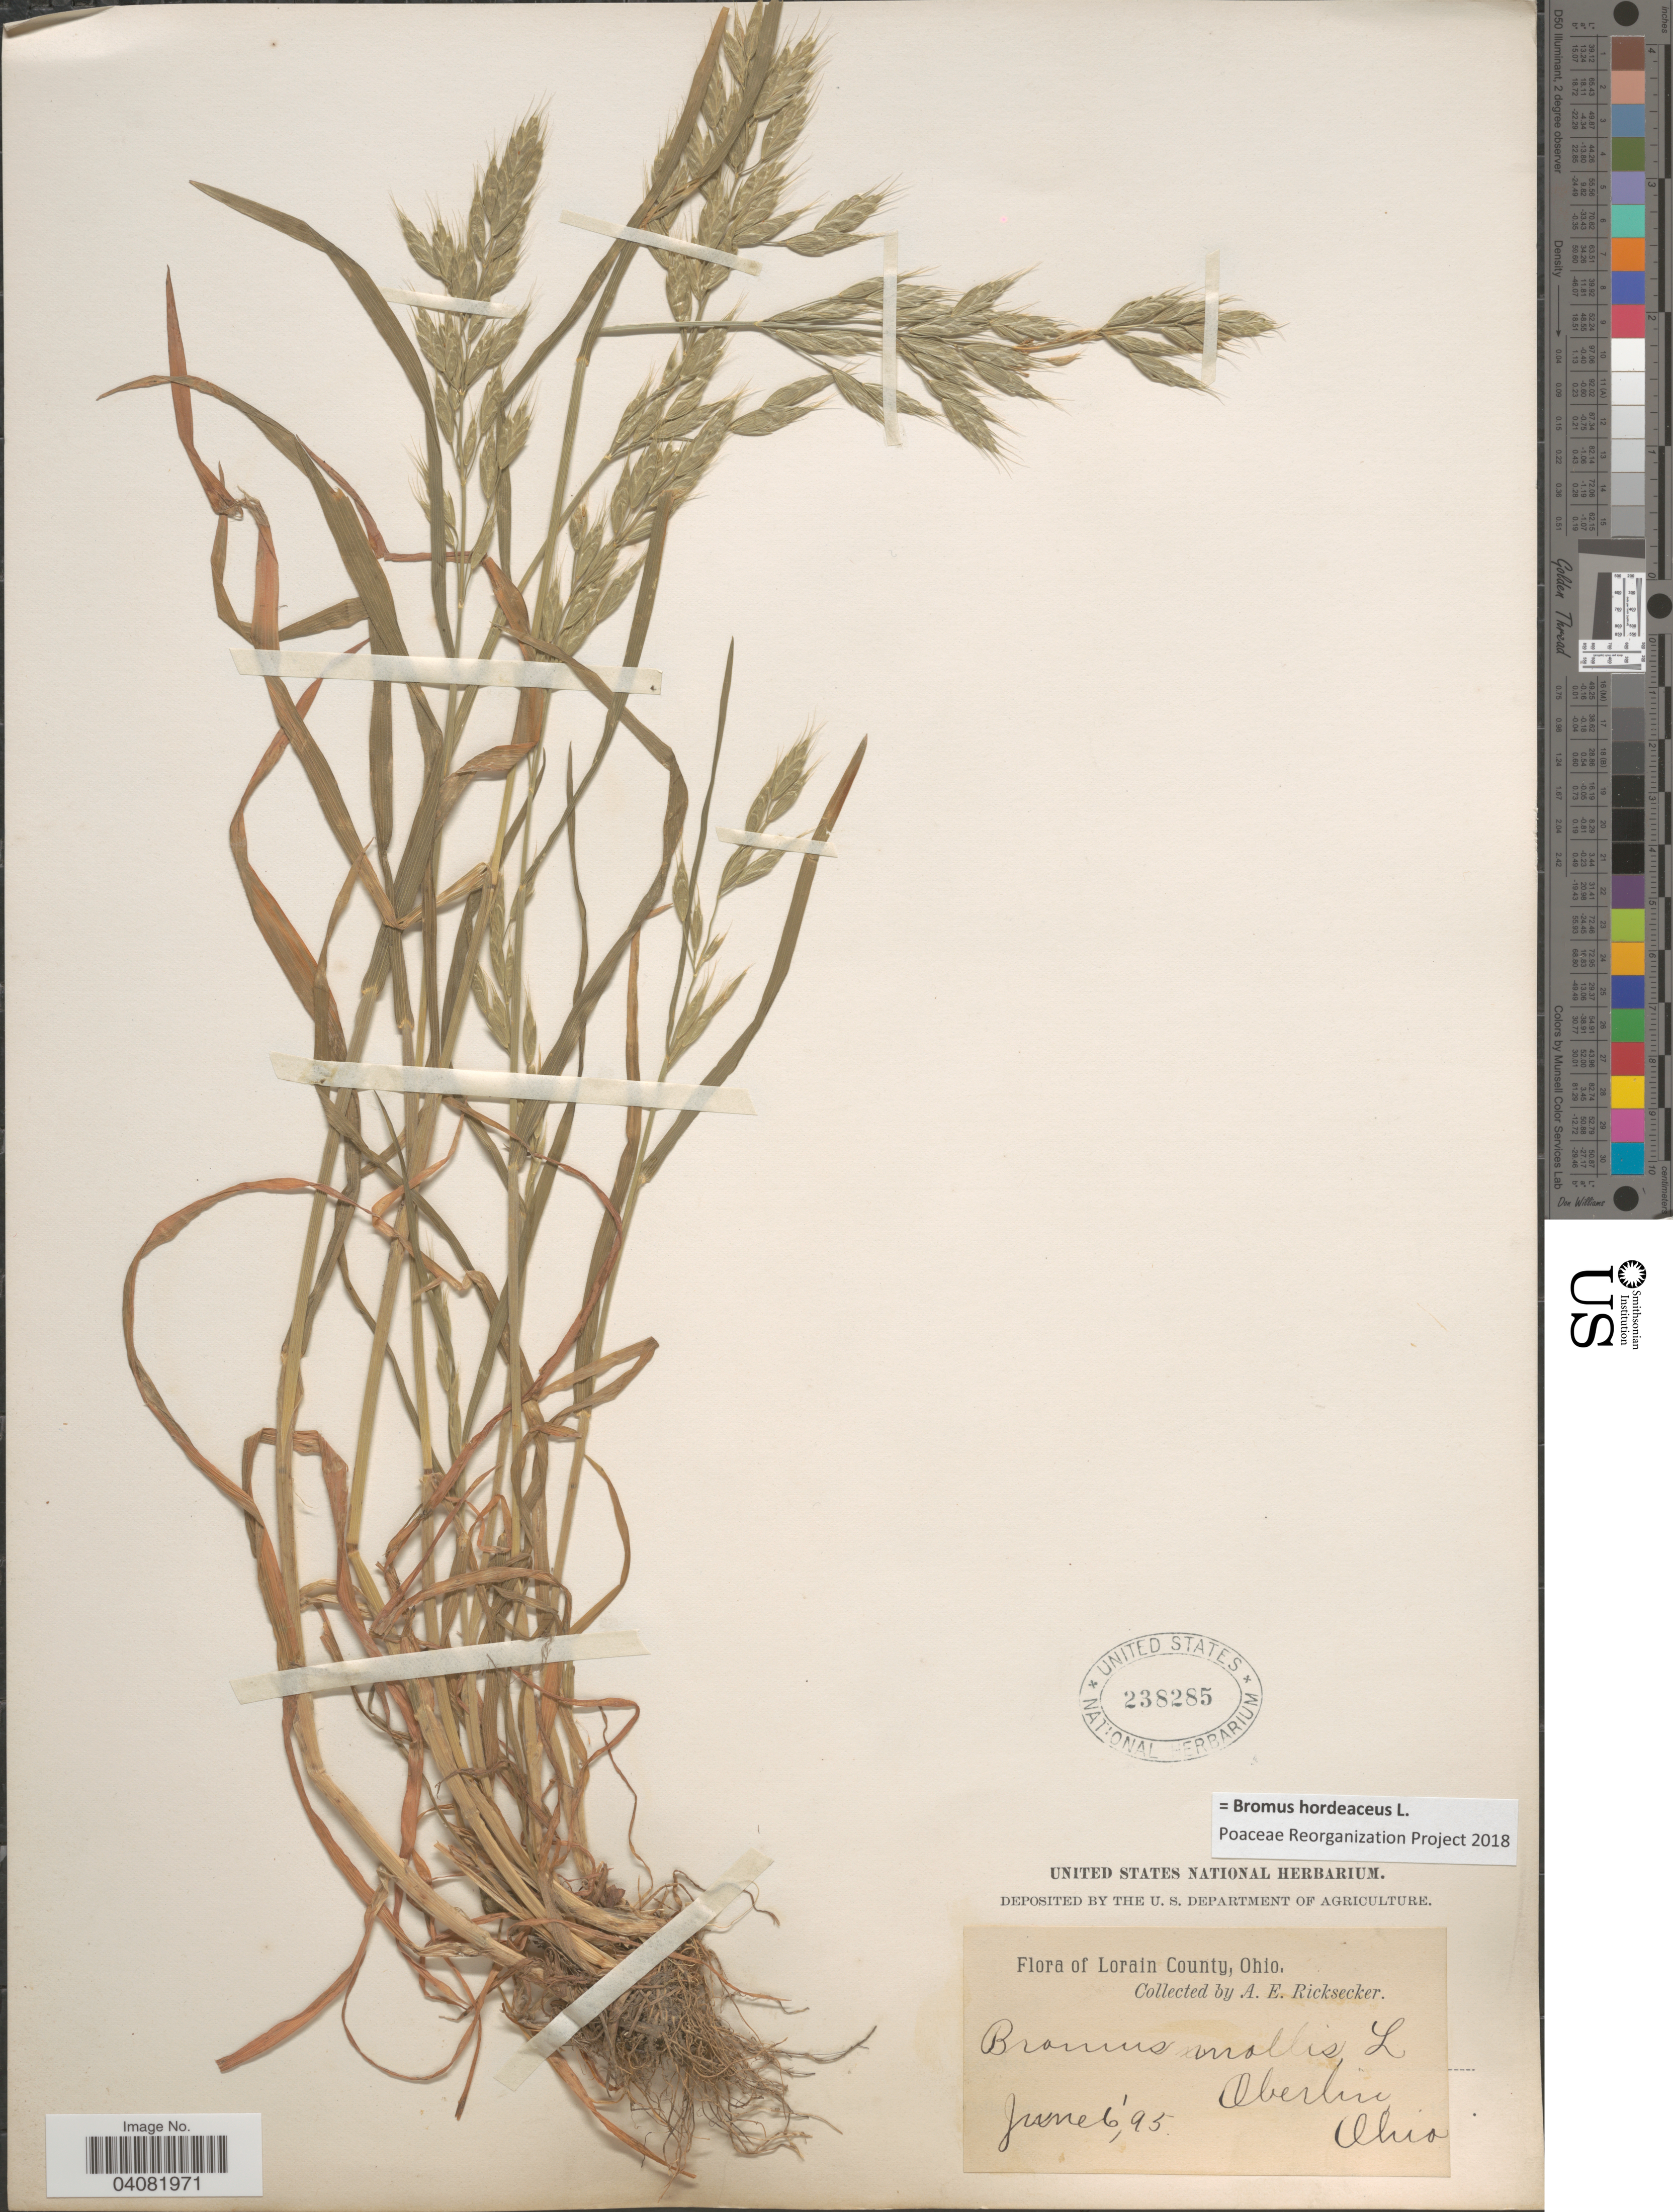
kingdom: Plantae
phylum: Tracheophyta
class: Liliopsida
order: Poales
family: Poaceae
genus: Bromus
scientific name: Bromus hordeaceus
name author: L.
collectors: A. E. Ricksecker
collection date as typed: Transcribed d/m/y: 6/6/95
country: United States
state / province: Ohio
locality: Lorain County. Oberlin.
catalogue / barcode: US 238285